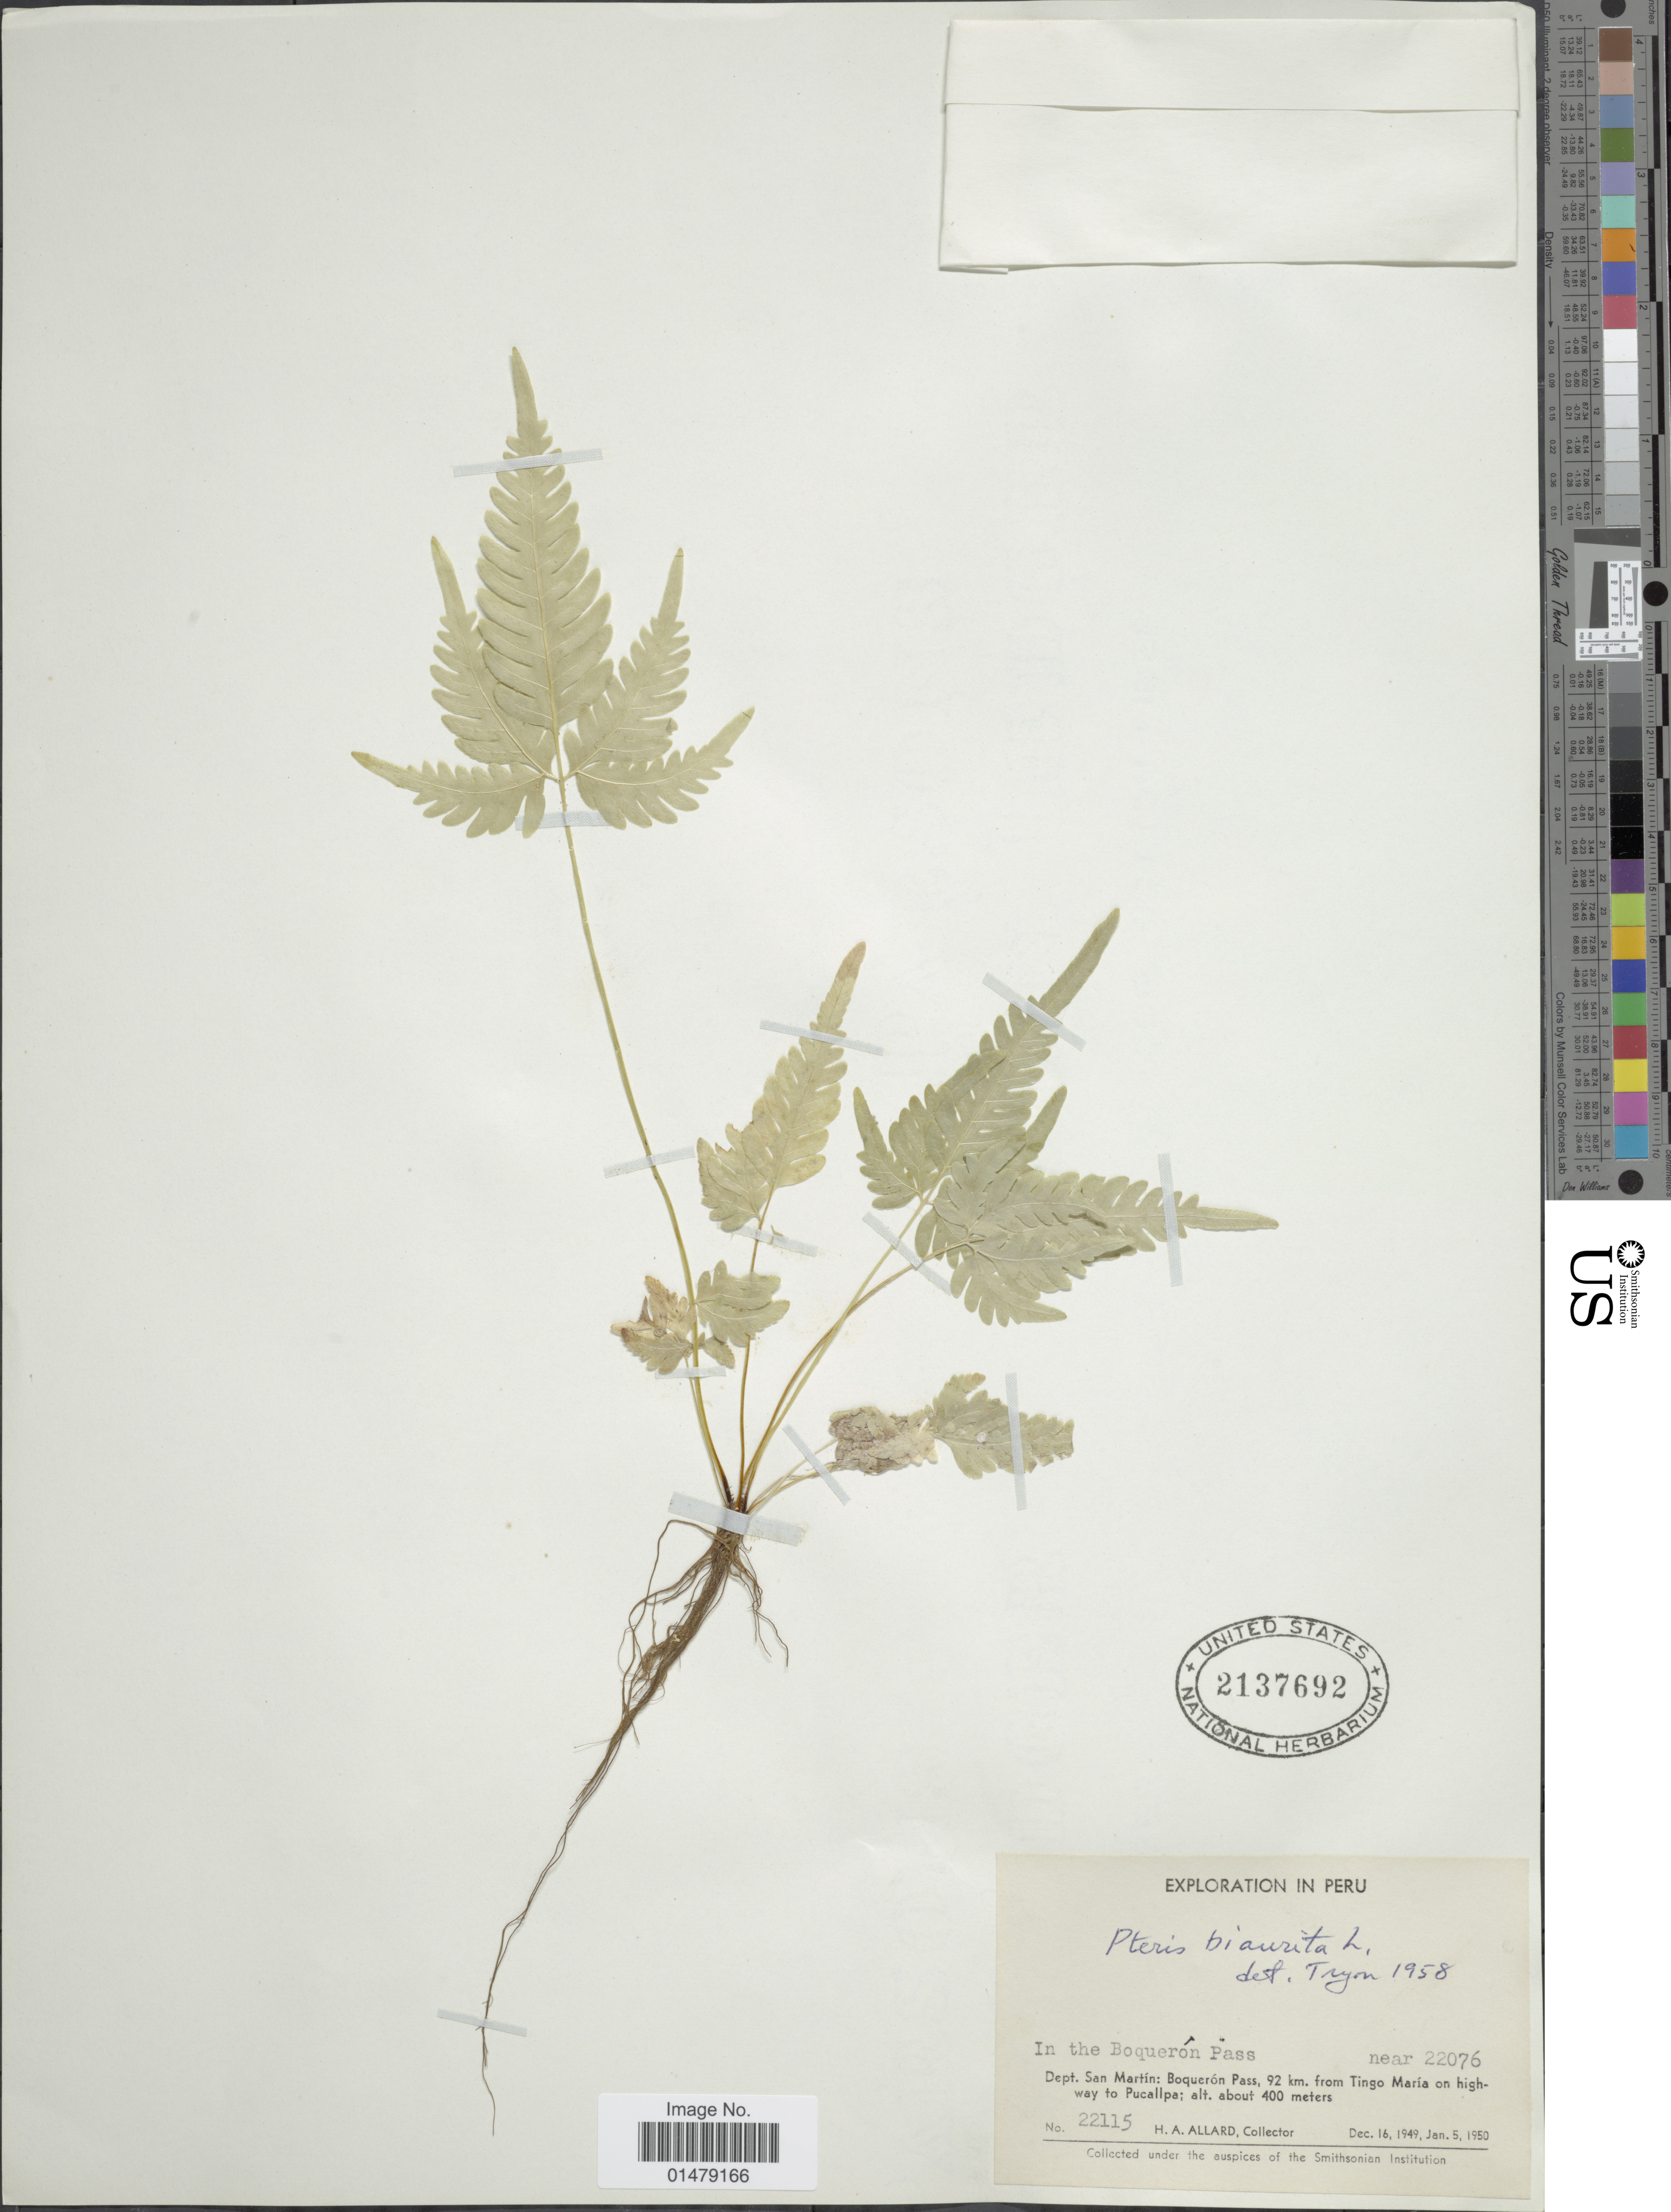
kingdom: Plantae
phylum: Tracheophyta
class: Polypodiopsida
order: Polypodiales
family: Pteridaceae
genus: Pteris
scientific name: Pteris biaurita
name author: L.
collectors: H. A. Allard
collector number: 22115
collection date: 1949-12-16/1950-01-05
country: Peru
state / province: San Martín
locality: In the Boqueron Pass. Dept. San Martin: Boqueron Pass, 92 km. from Tingo Maria on highway to Pucallpa.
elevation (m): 400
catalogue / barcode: US 2137692